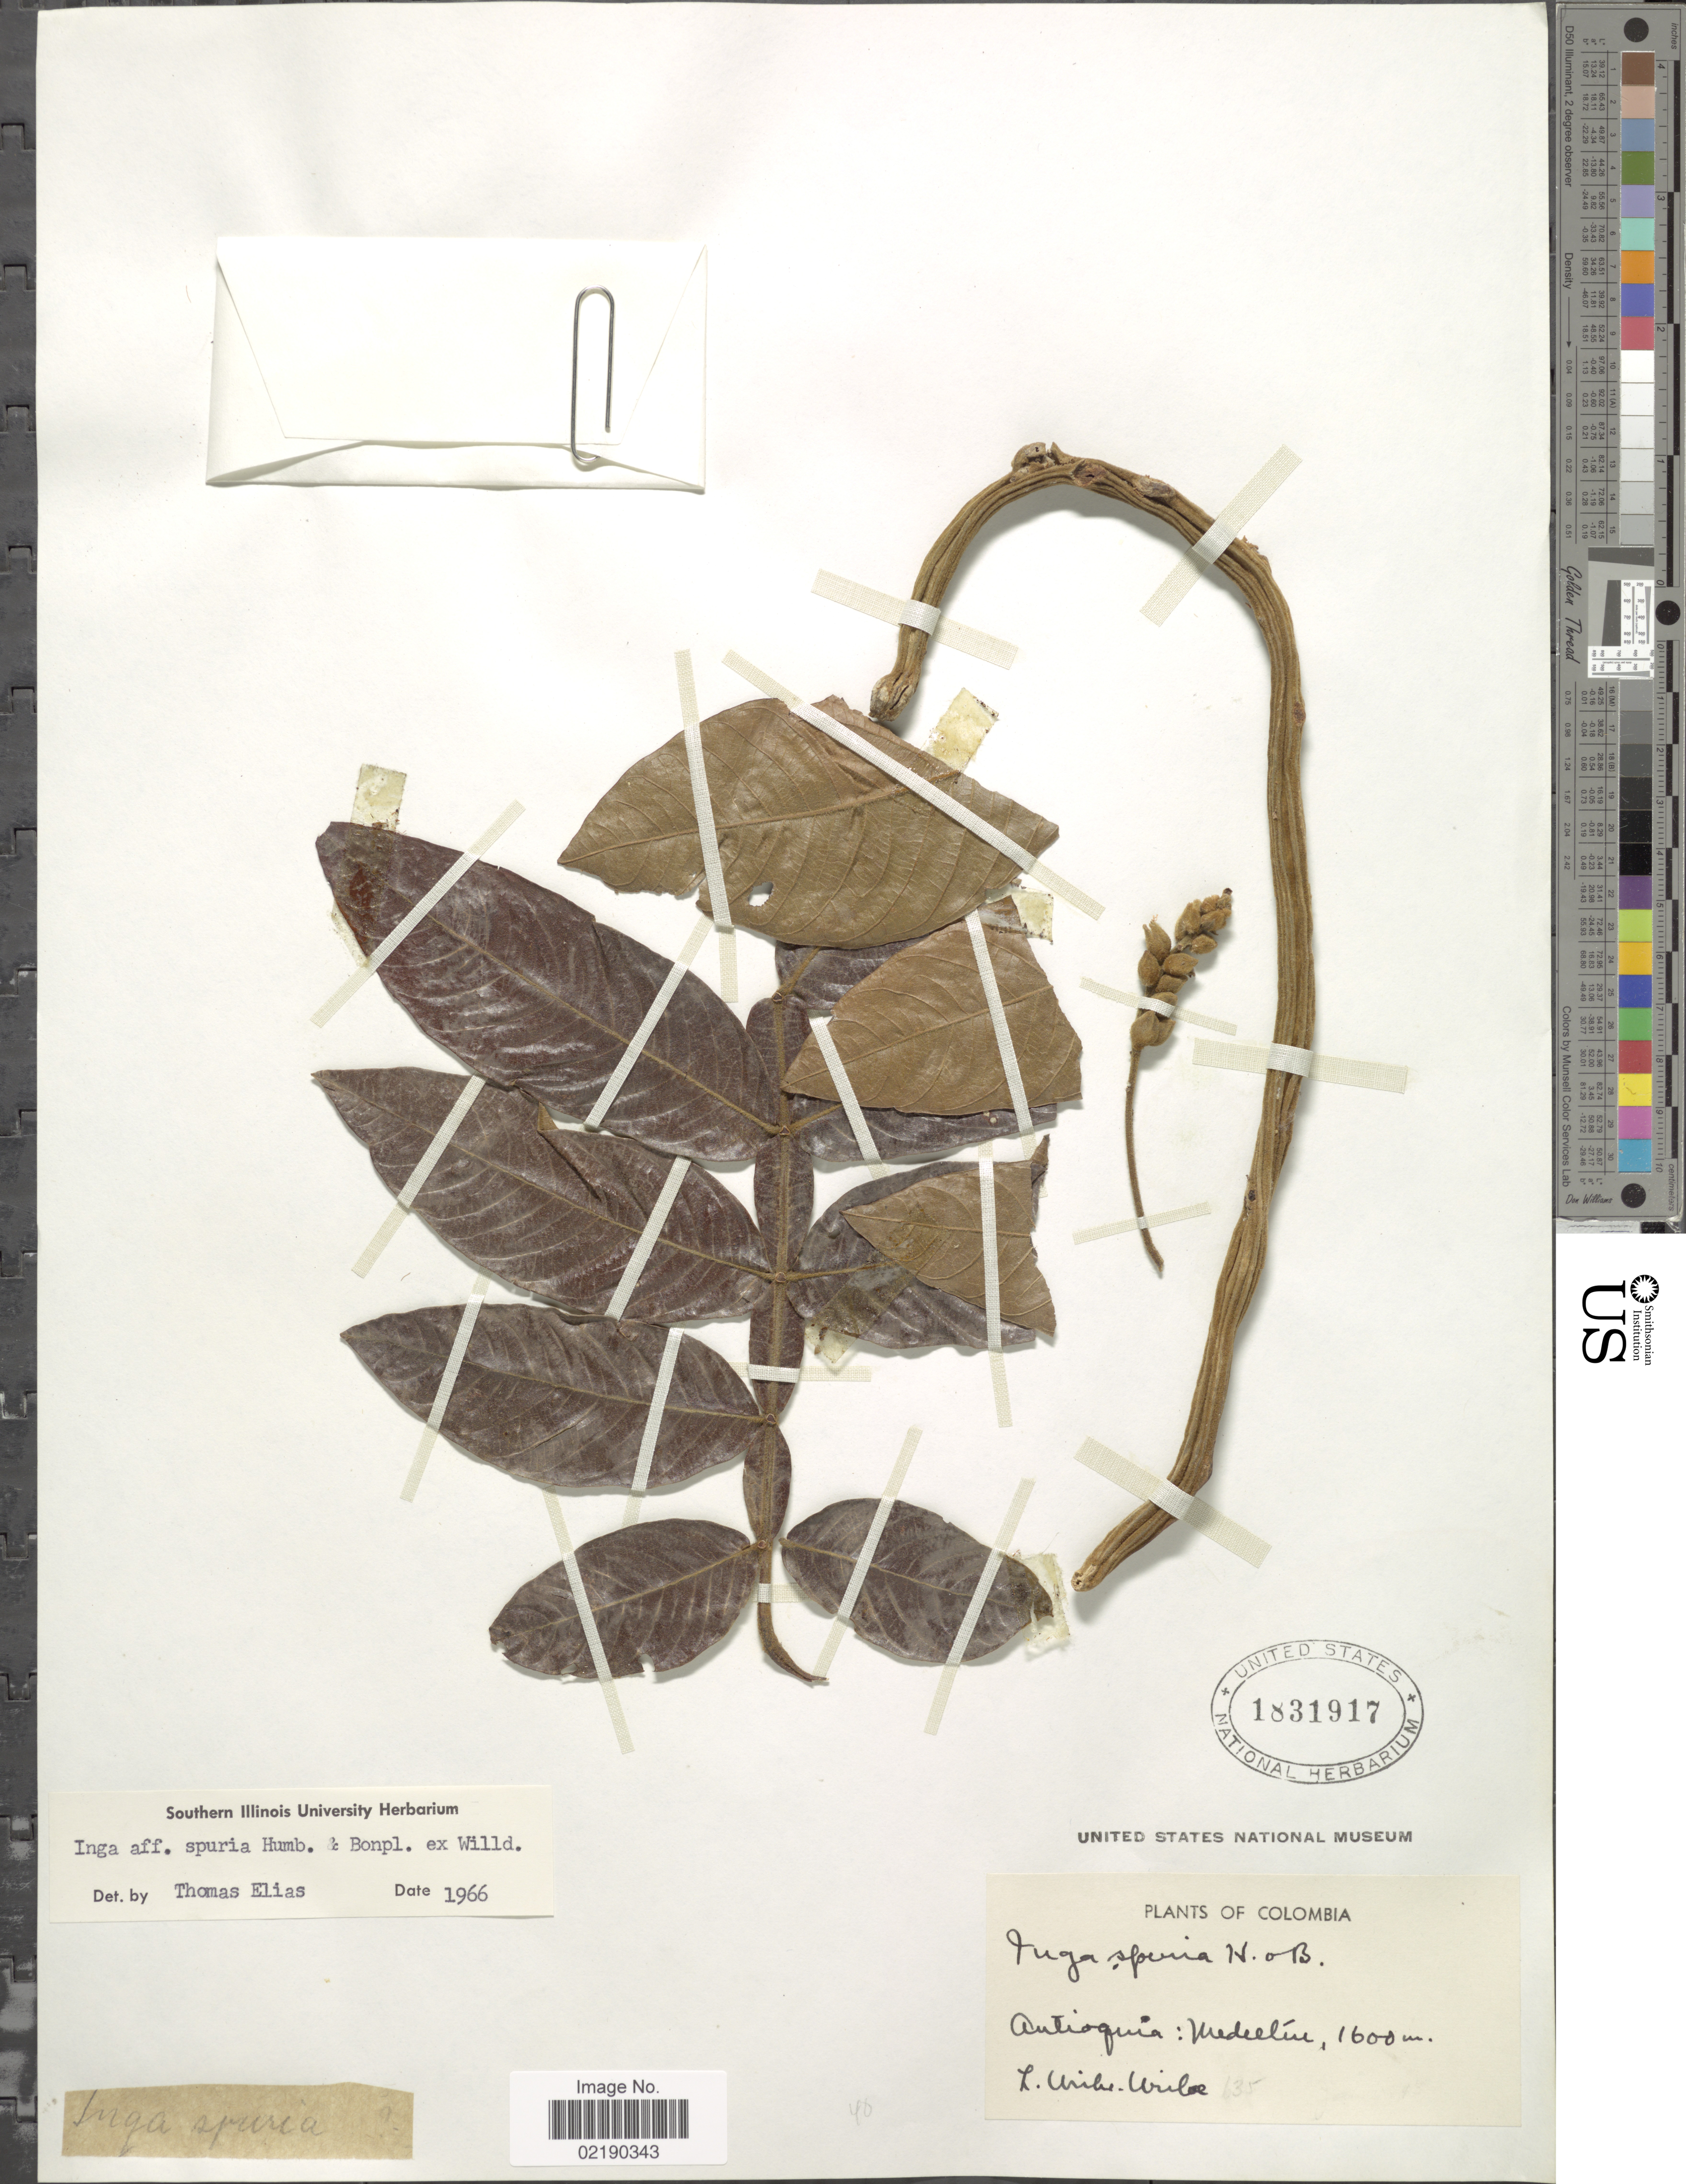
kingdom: Plantae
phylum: Tracheophyta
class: Magnoliopsida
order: Fabales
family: Fabaceae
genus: Inga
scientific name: Inga vera subsp. vera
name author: Willd.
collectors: L. Uribe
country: Colombia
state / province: Antioquia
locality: Medellin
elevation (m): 1600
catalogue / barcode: US 1831917